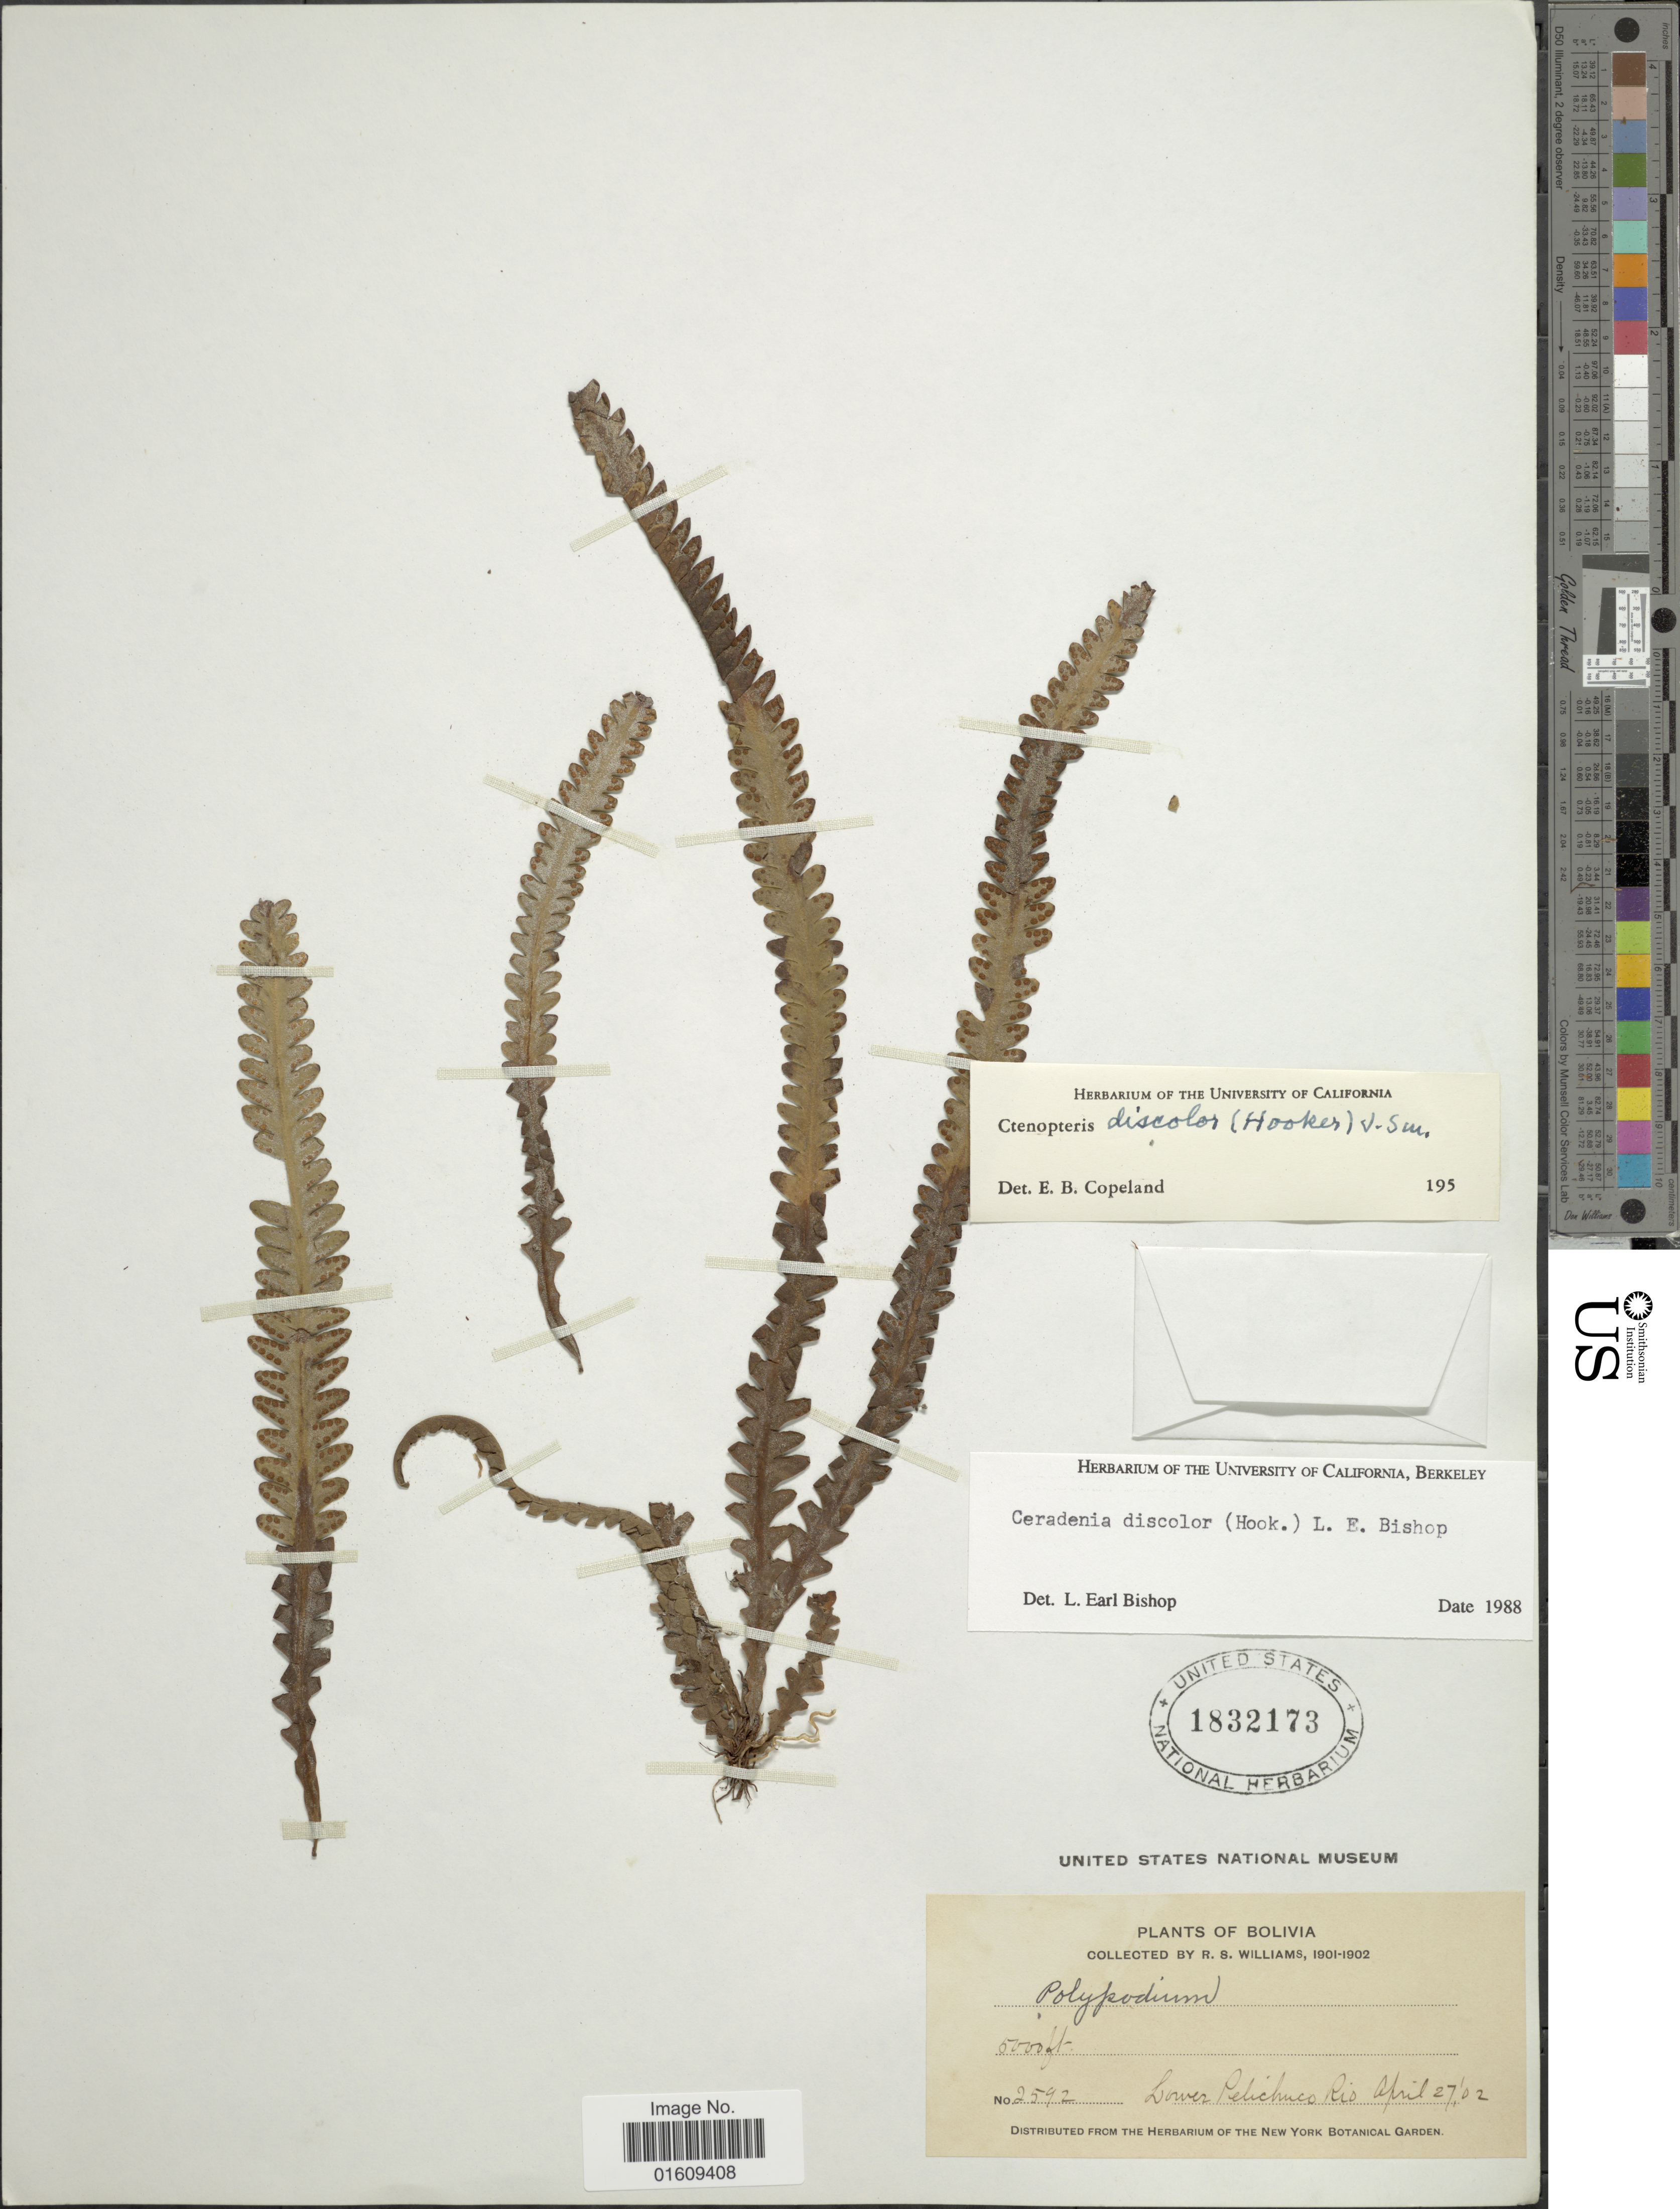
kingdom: Plantae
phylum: Tracheophyta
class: Polypodiopsida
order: Polypodiales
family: Polypodiaceae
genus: Ceradenia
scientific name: Ceradenia discolor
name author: (Hook.) L.E. Bishop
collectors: R. S. Williams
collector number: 2592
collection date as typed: April 27, '02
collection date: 1902-04-27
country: Bolivia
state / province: La Paz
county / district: Franz Tamayo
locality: Lower Rio Pelechuco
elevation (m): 1524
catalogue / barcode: US 1832173